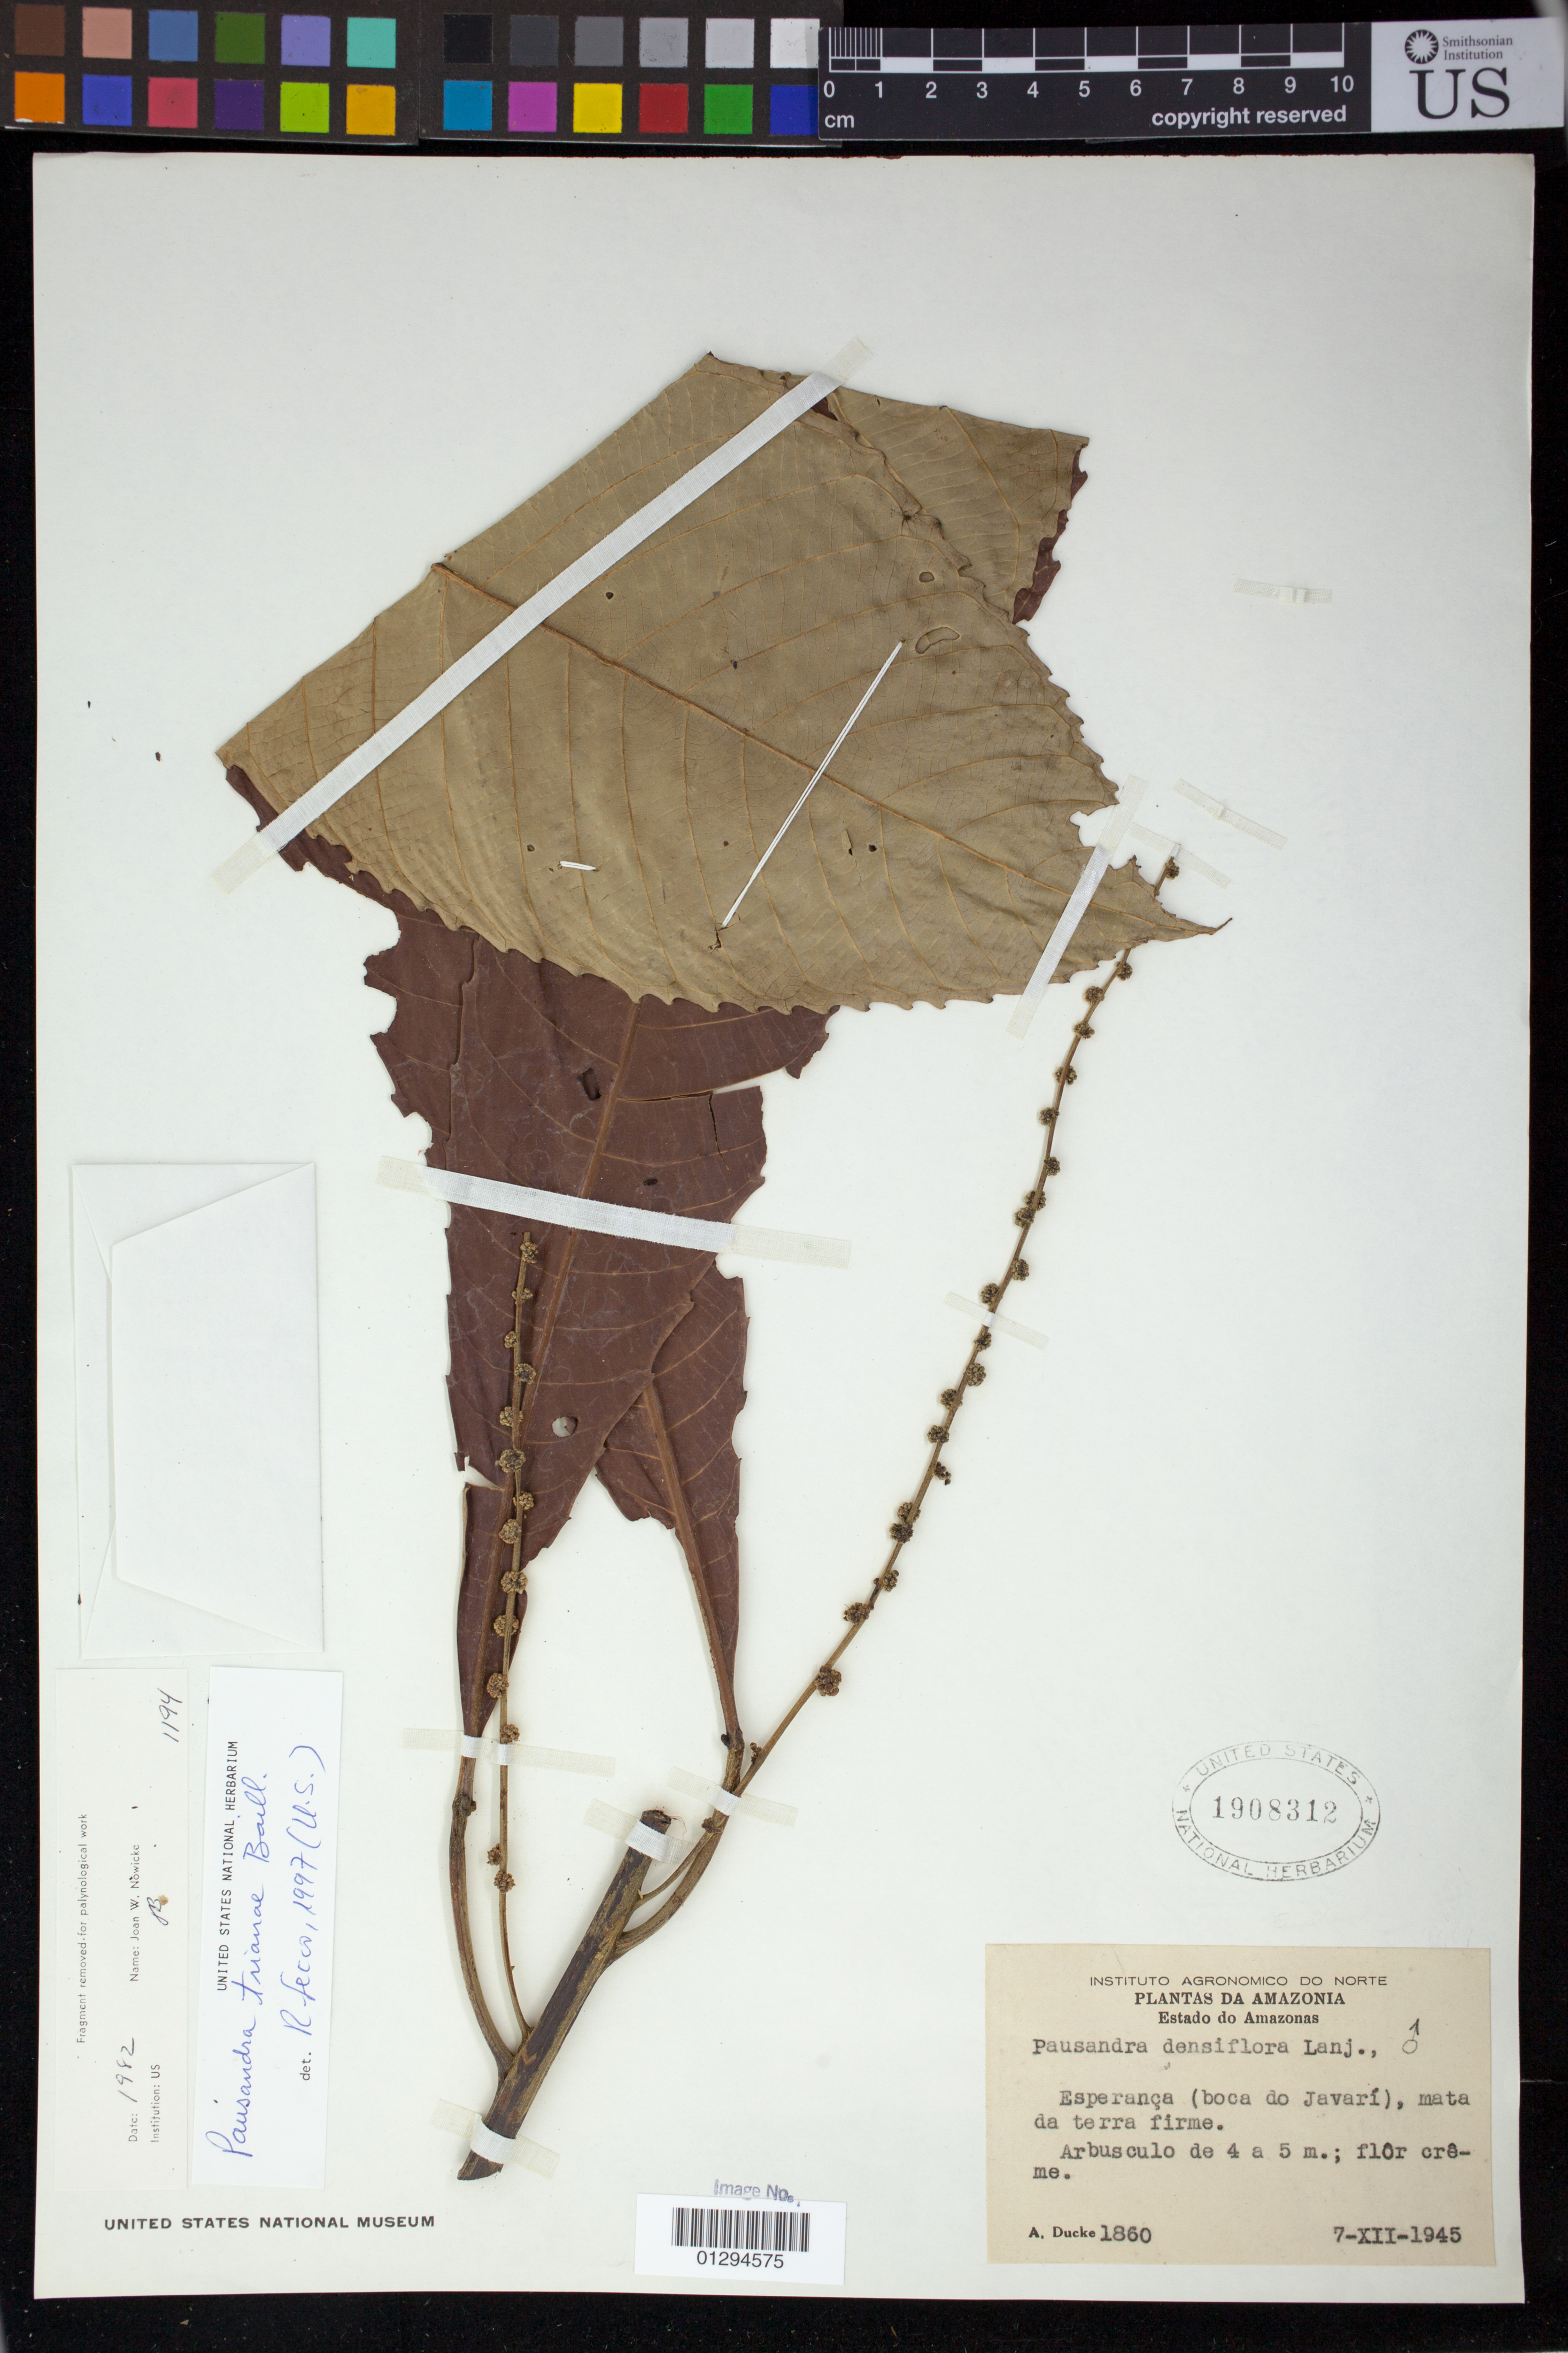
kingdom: Plantae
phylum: Tracheophyta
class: Magnoliopsida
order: Malpighiales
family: Euphorbiaceae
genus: Pausandra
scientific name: Pausandra trianae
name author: (Müll. Arg.) Baill.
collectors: A. Ducke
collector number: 1860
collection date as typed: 07 Dec 1945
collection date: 1945-12-07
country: Brazil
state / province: Amazonas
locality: Esperanca (boca do javari)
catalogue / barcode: US 1908312